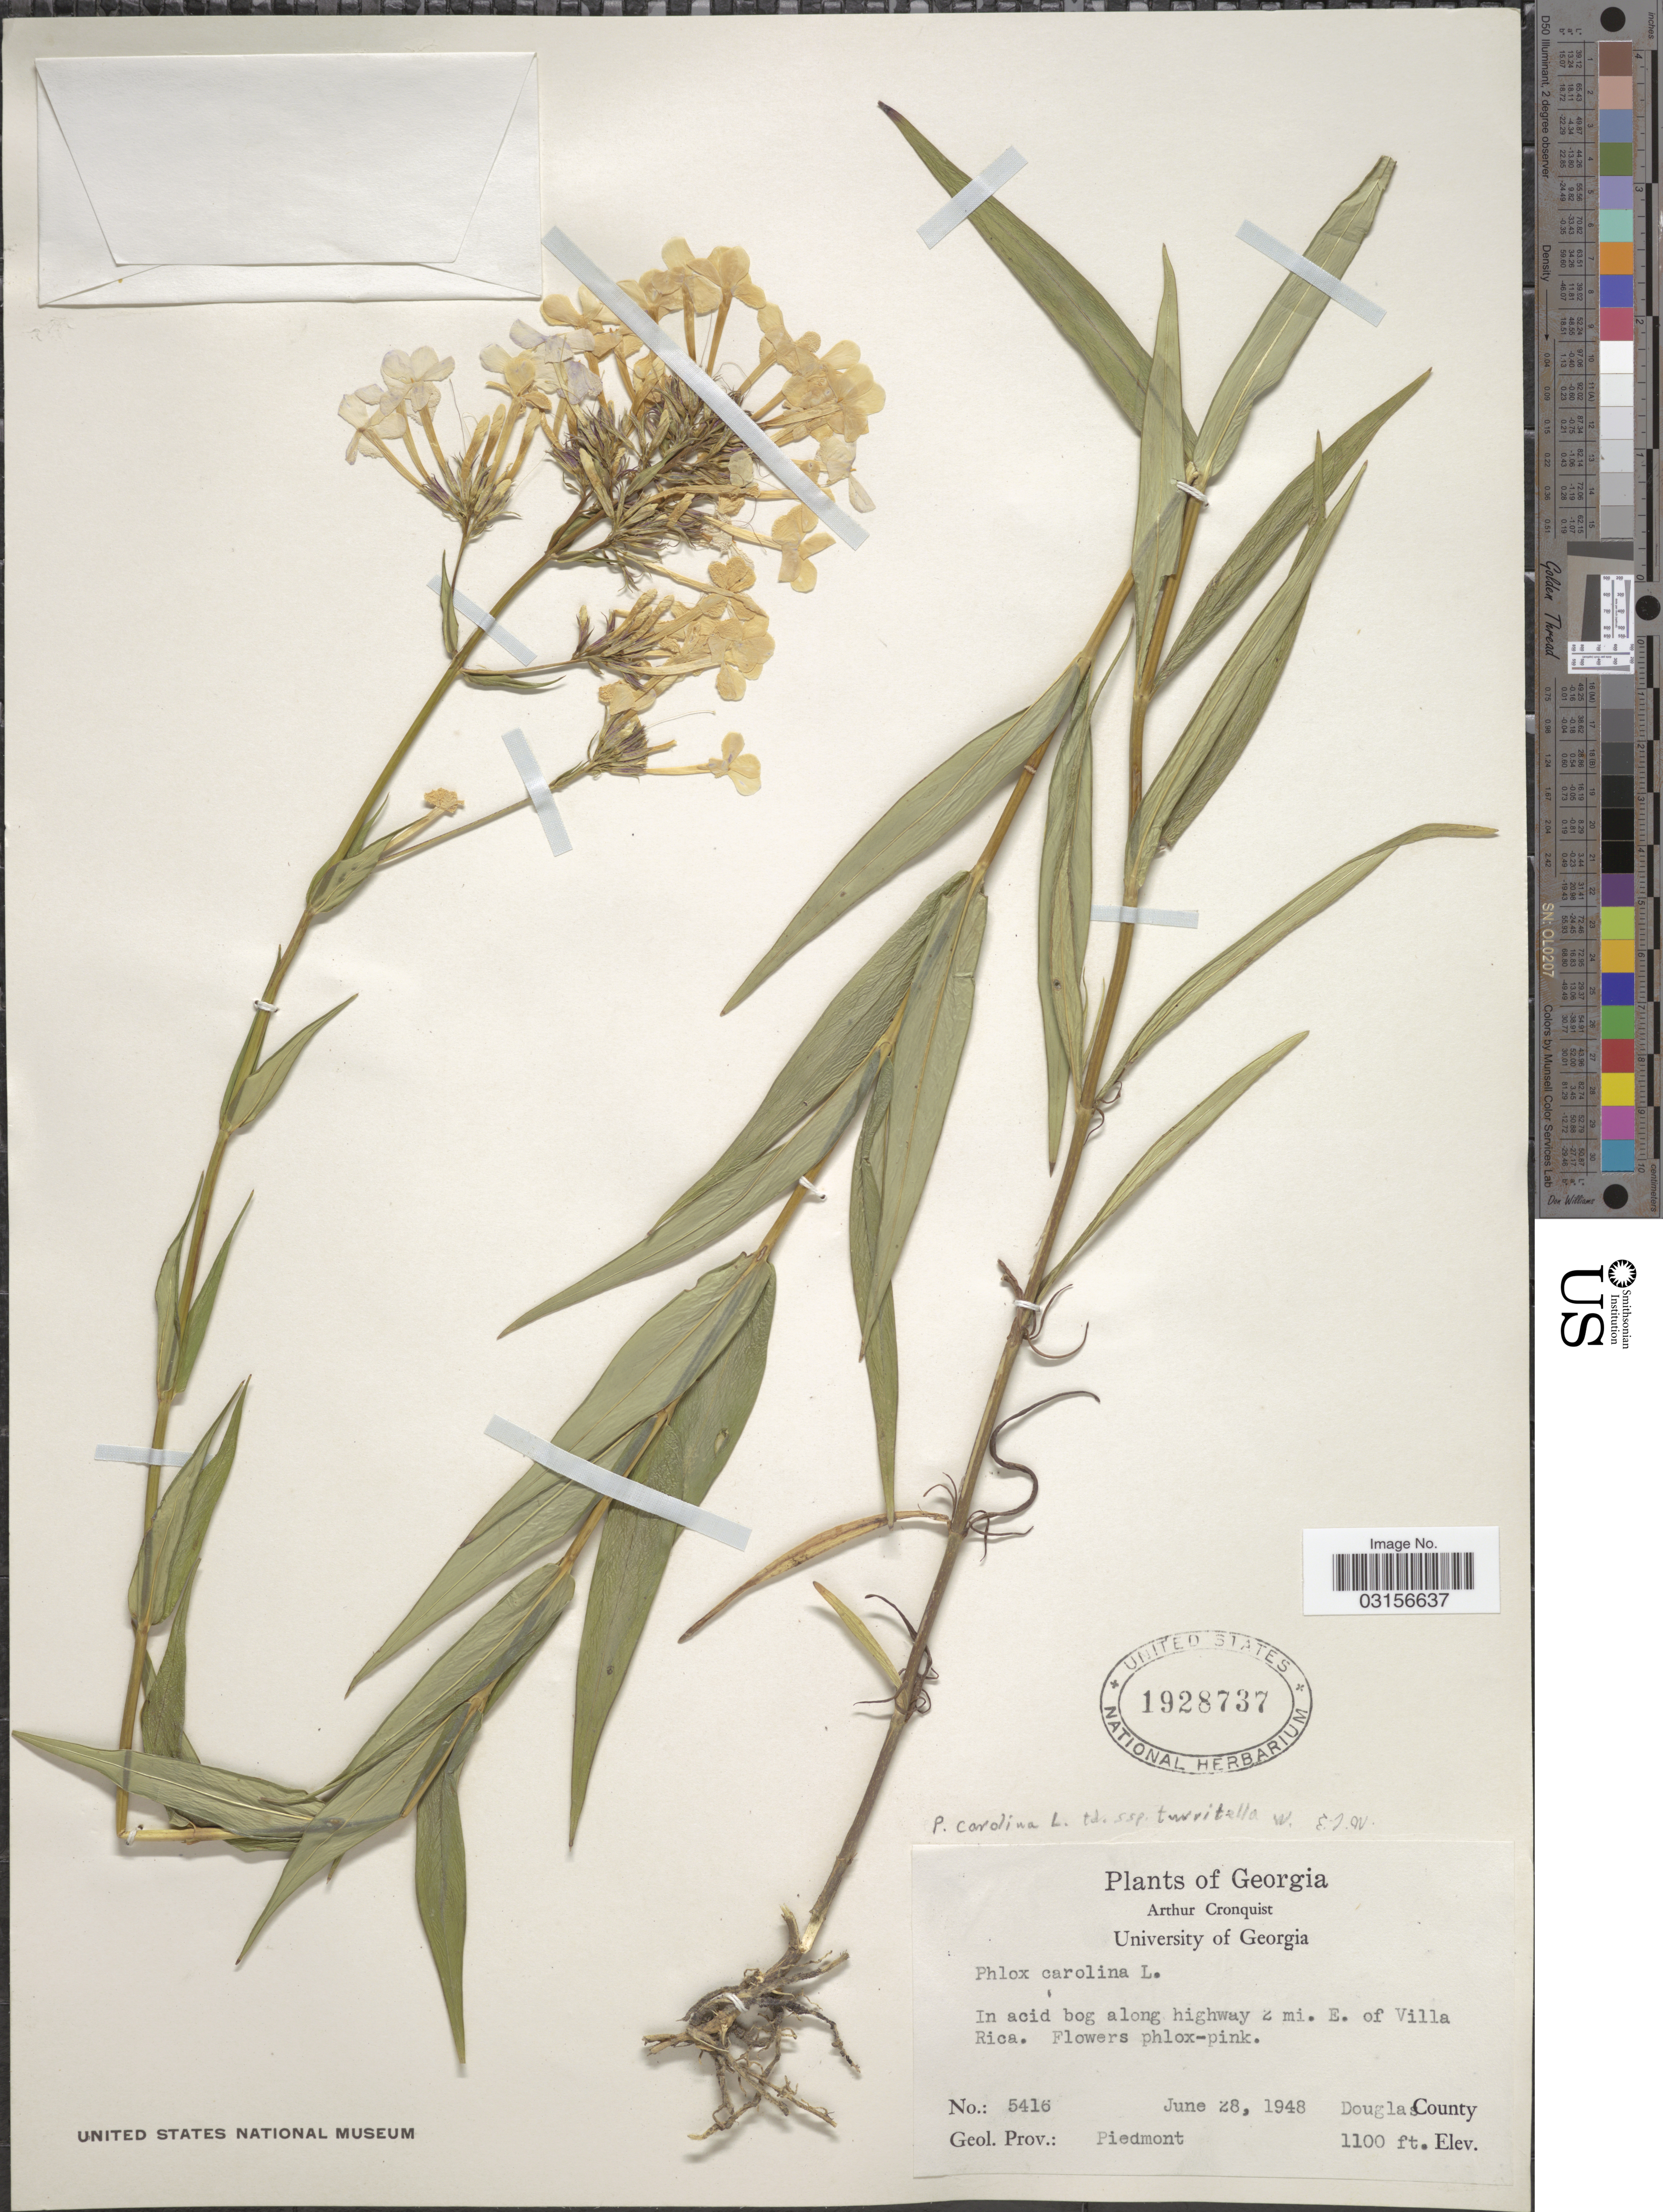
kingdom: Plantae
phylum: Tracheophyta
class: Magnoliopsida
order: Ericales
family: Polemoniaceae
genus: Phlox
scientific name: Phlox carolina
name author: L.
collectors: A. J. Cronquist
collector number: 5416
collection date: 1948-06-28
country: United States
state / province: Georgia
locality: Along highway 2 mi. E. of Villa Rica. Douglas County.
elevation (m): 335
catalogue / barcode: US 1928737